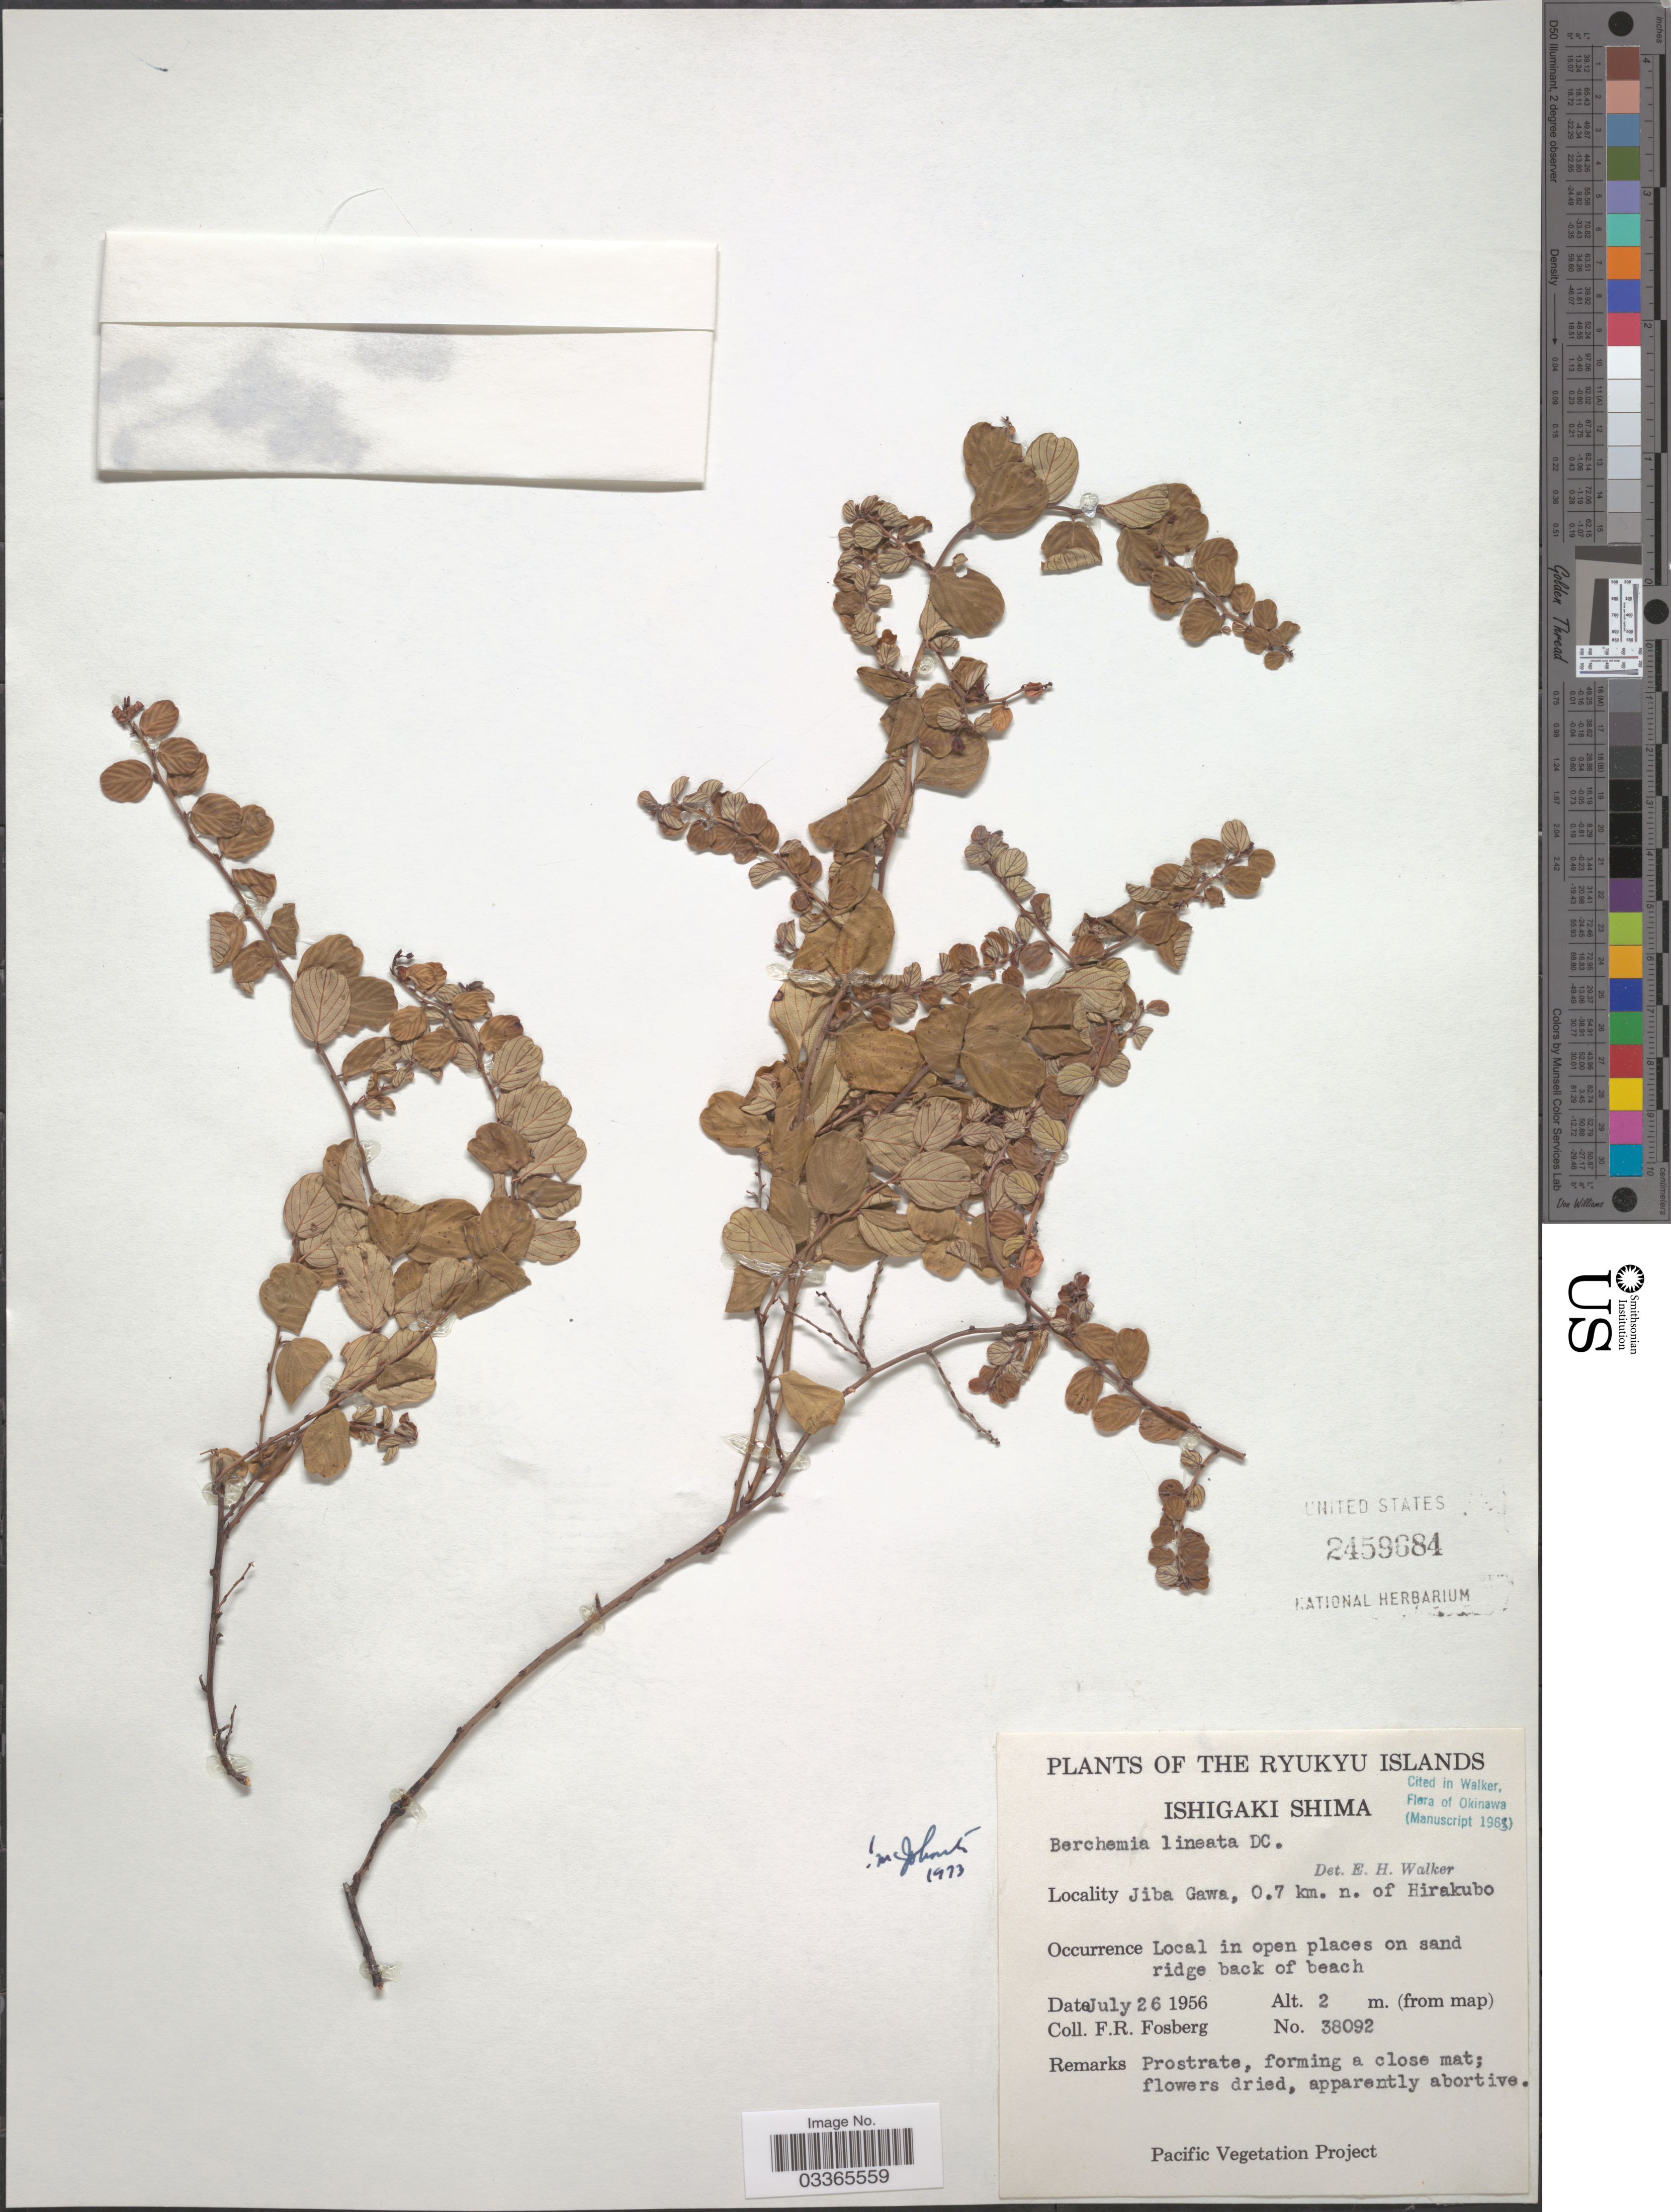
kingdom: Plantae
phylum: Tracheophyta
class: Magnoliopsida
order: Rosales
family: Rhamnaceae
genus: Berchemia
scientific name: Berchemia lineata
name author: (L.) DC.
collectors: F. R. Fosberg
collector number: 38092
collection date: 1956-07-26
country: Japan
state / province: Okinawa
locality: The Ryukyu Islands, Ishigaki Shima, Jiba Gawa, 0.7 km. n. of Hirakubo.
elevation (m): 2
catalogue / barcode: US 2459684